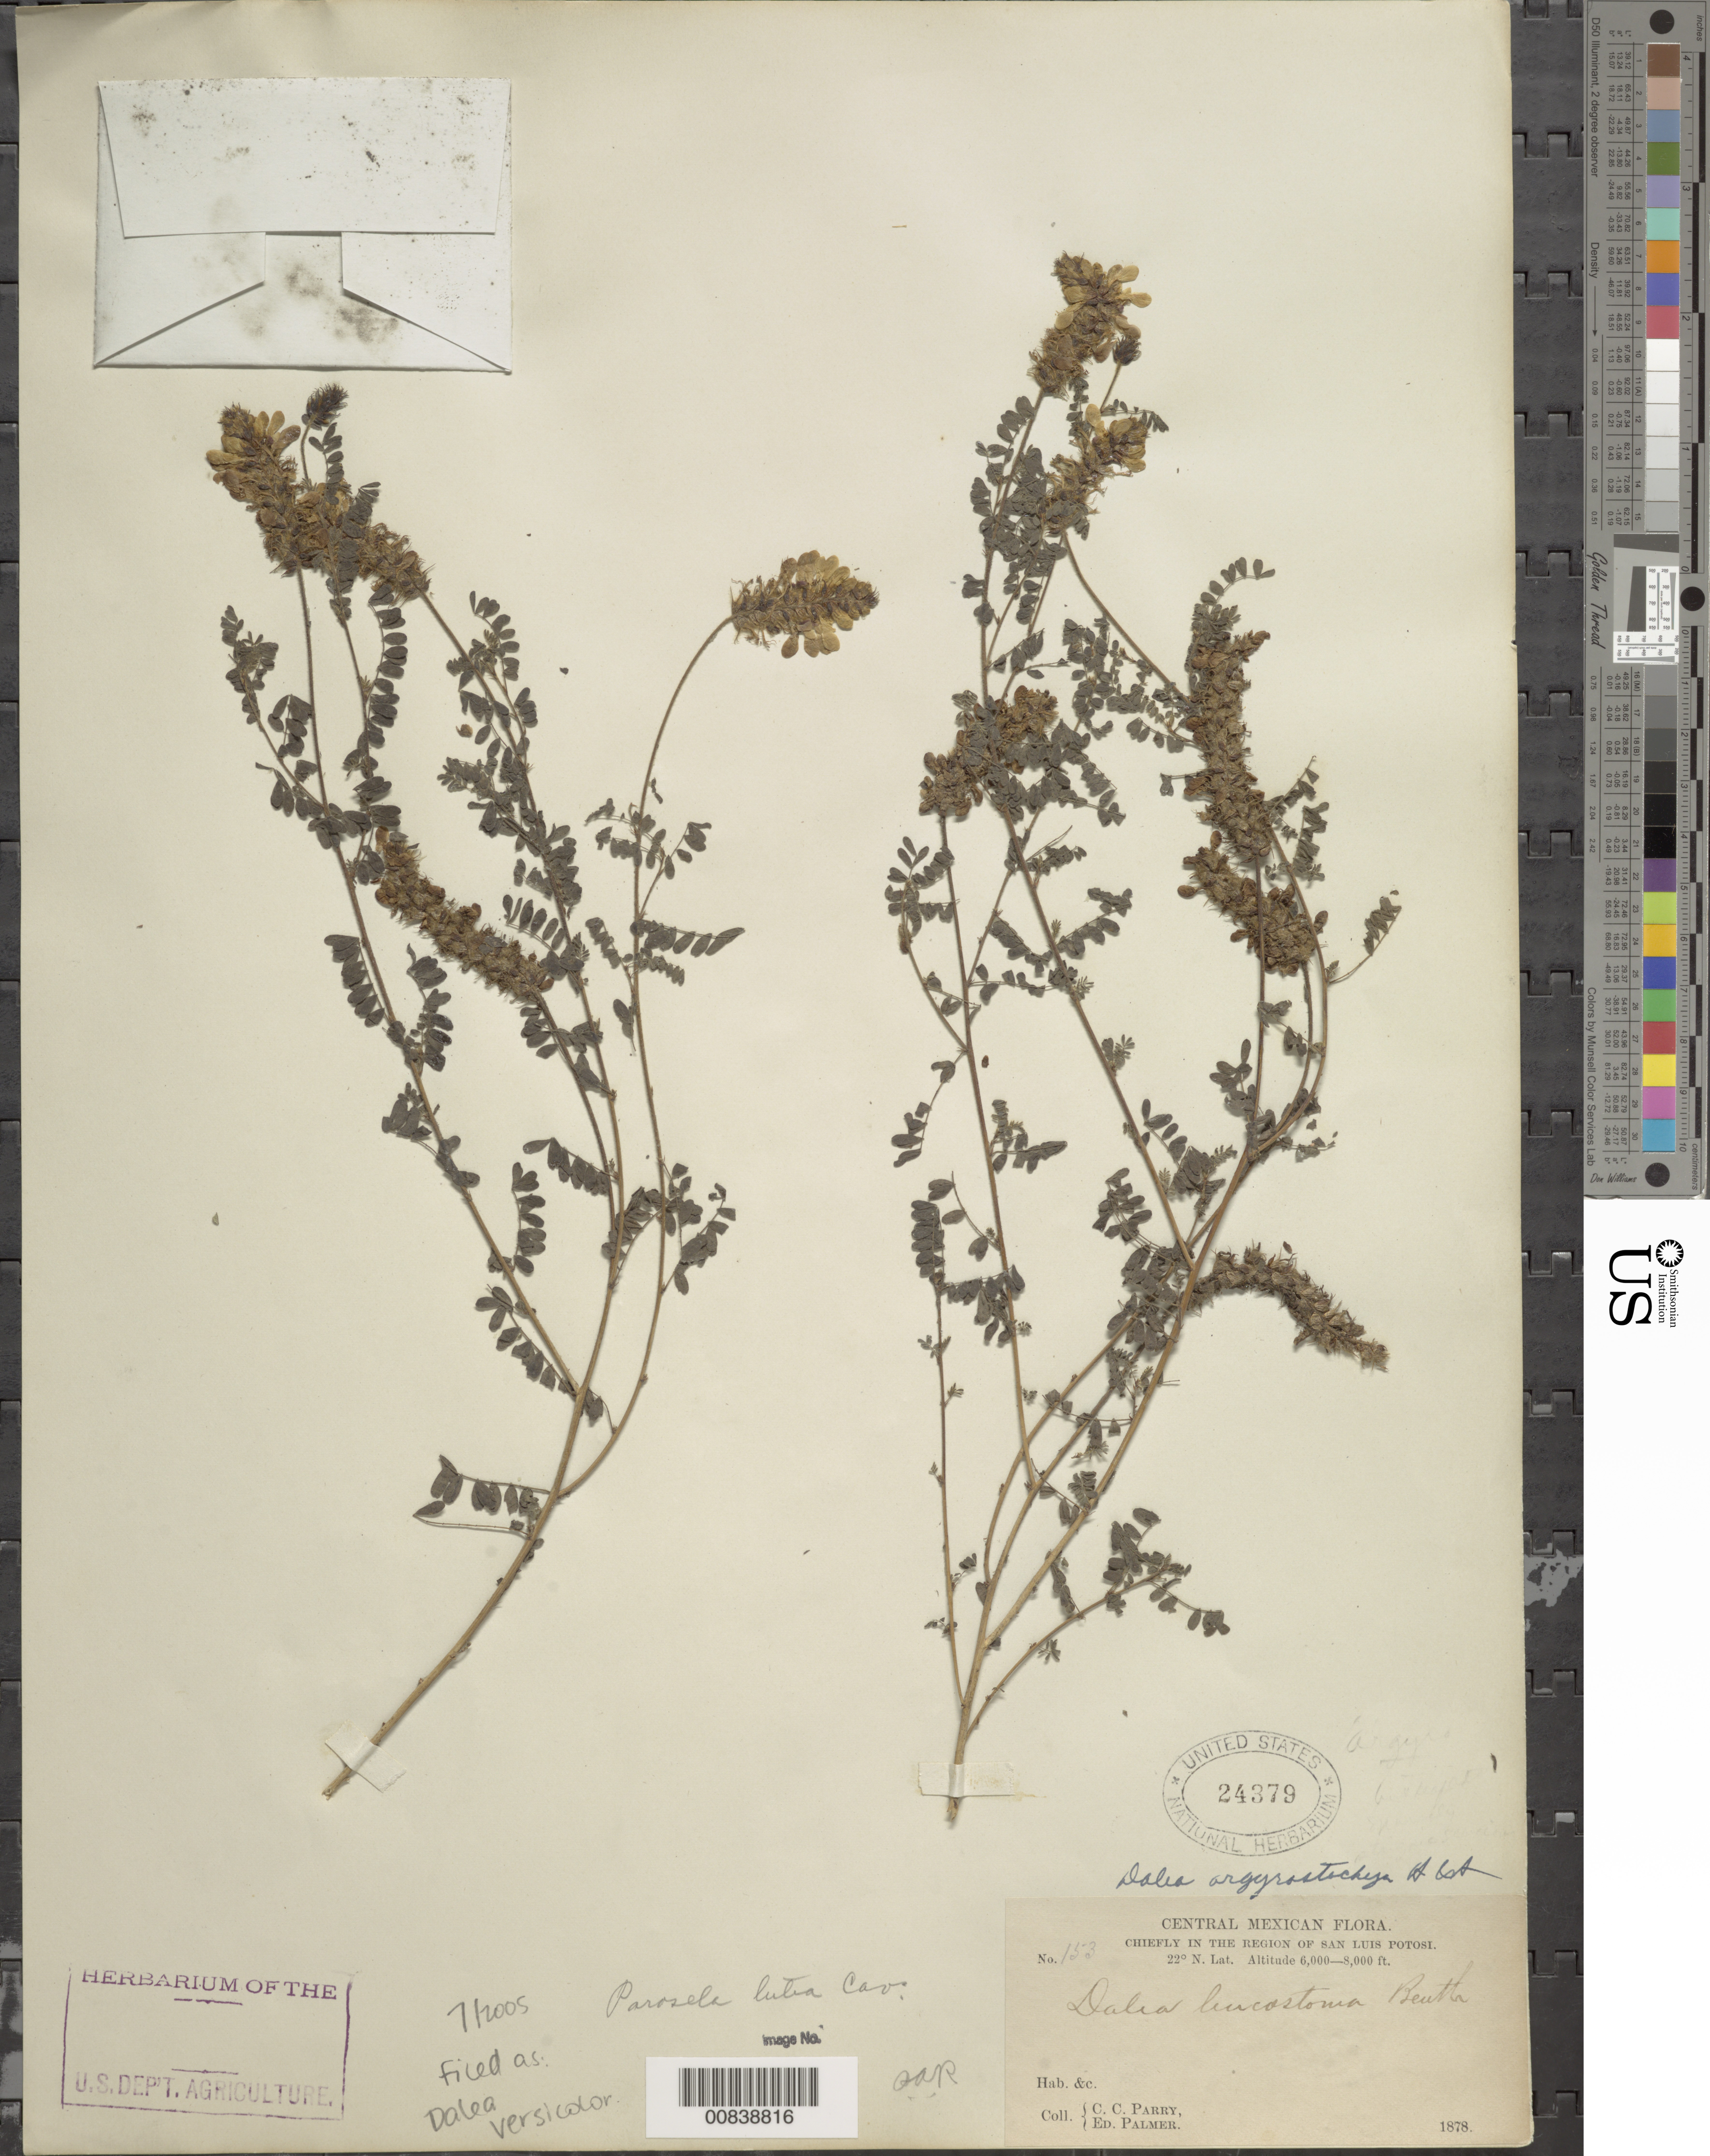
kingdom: Plantae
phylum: Tracheophyta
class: Magnoliopsida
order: Fabales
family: Fabaceae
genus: Dalea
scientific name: Dalea versicolor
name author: Zucc.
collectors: C. C. Parry & E. Palmer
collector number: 153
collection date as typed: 1878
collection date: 1878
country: Mexico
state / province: San Luis Potosí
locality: Chiefly in the region of San Luis Potosí.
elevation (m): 1829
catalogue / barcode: US 24379